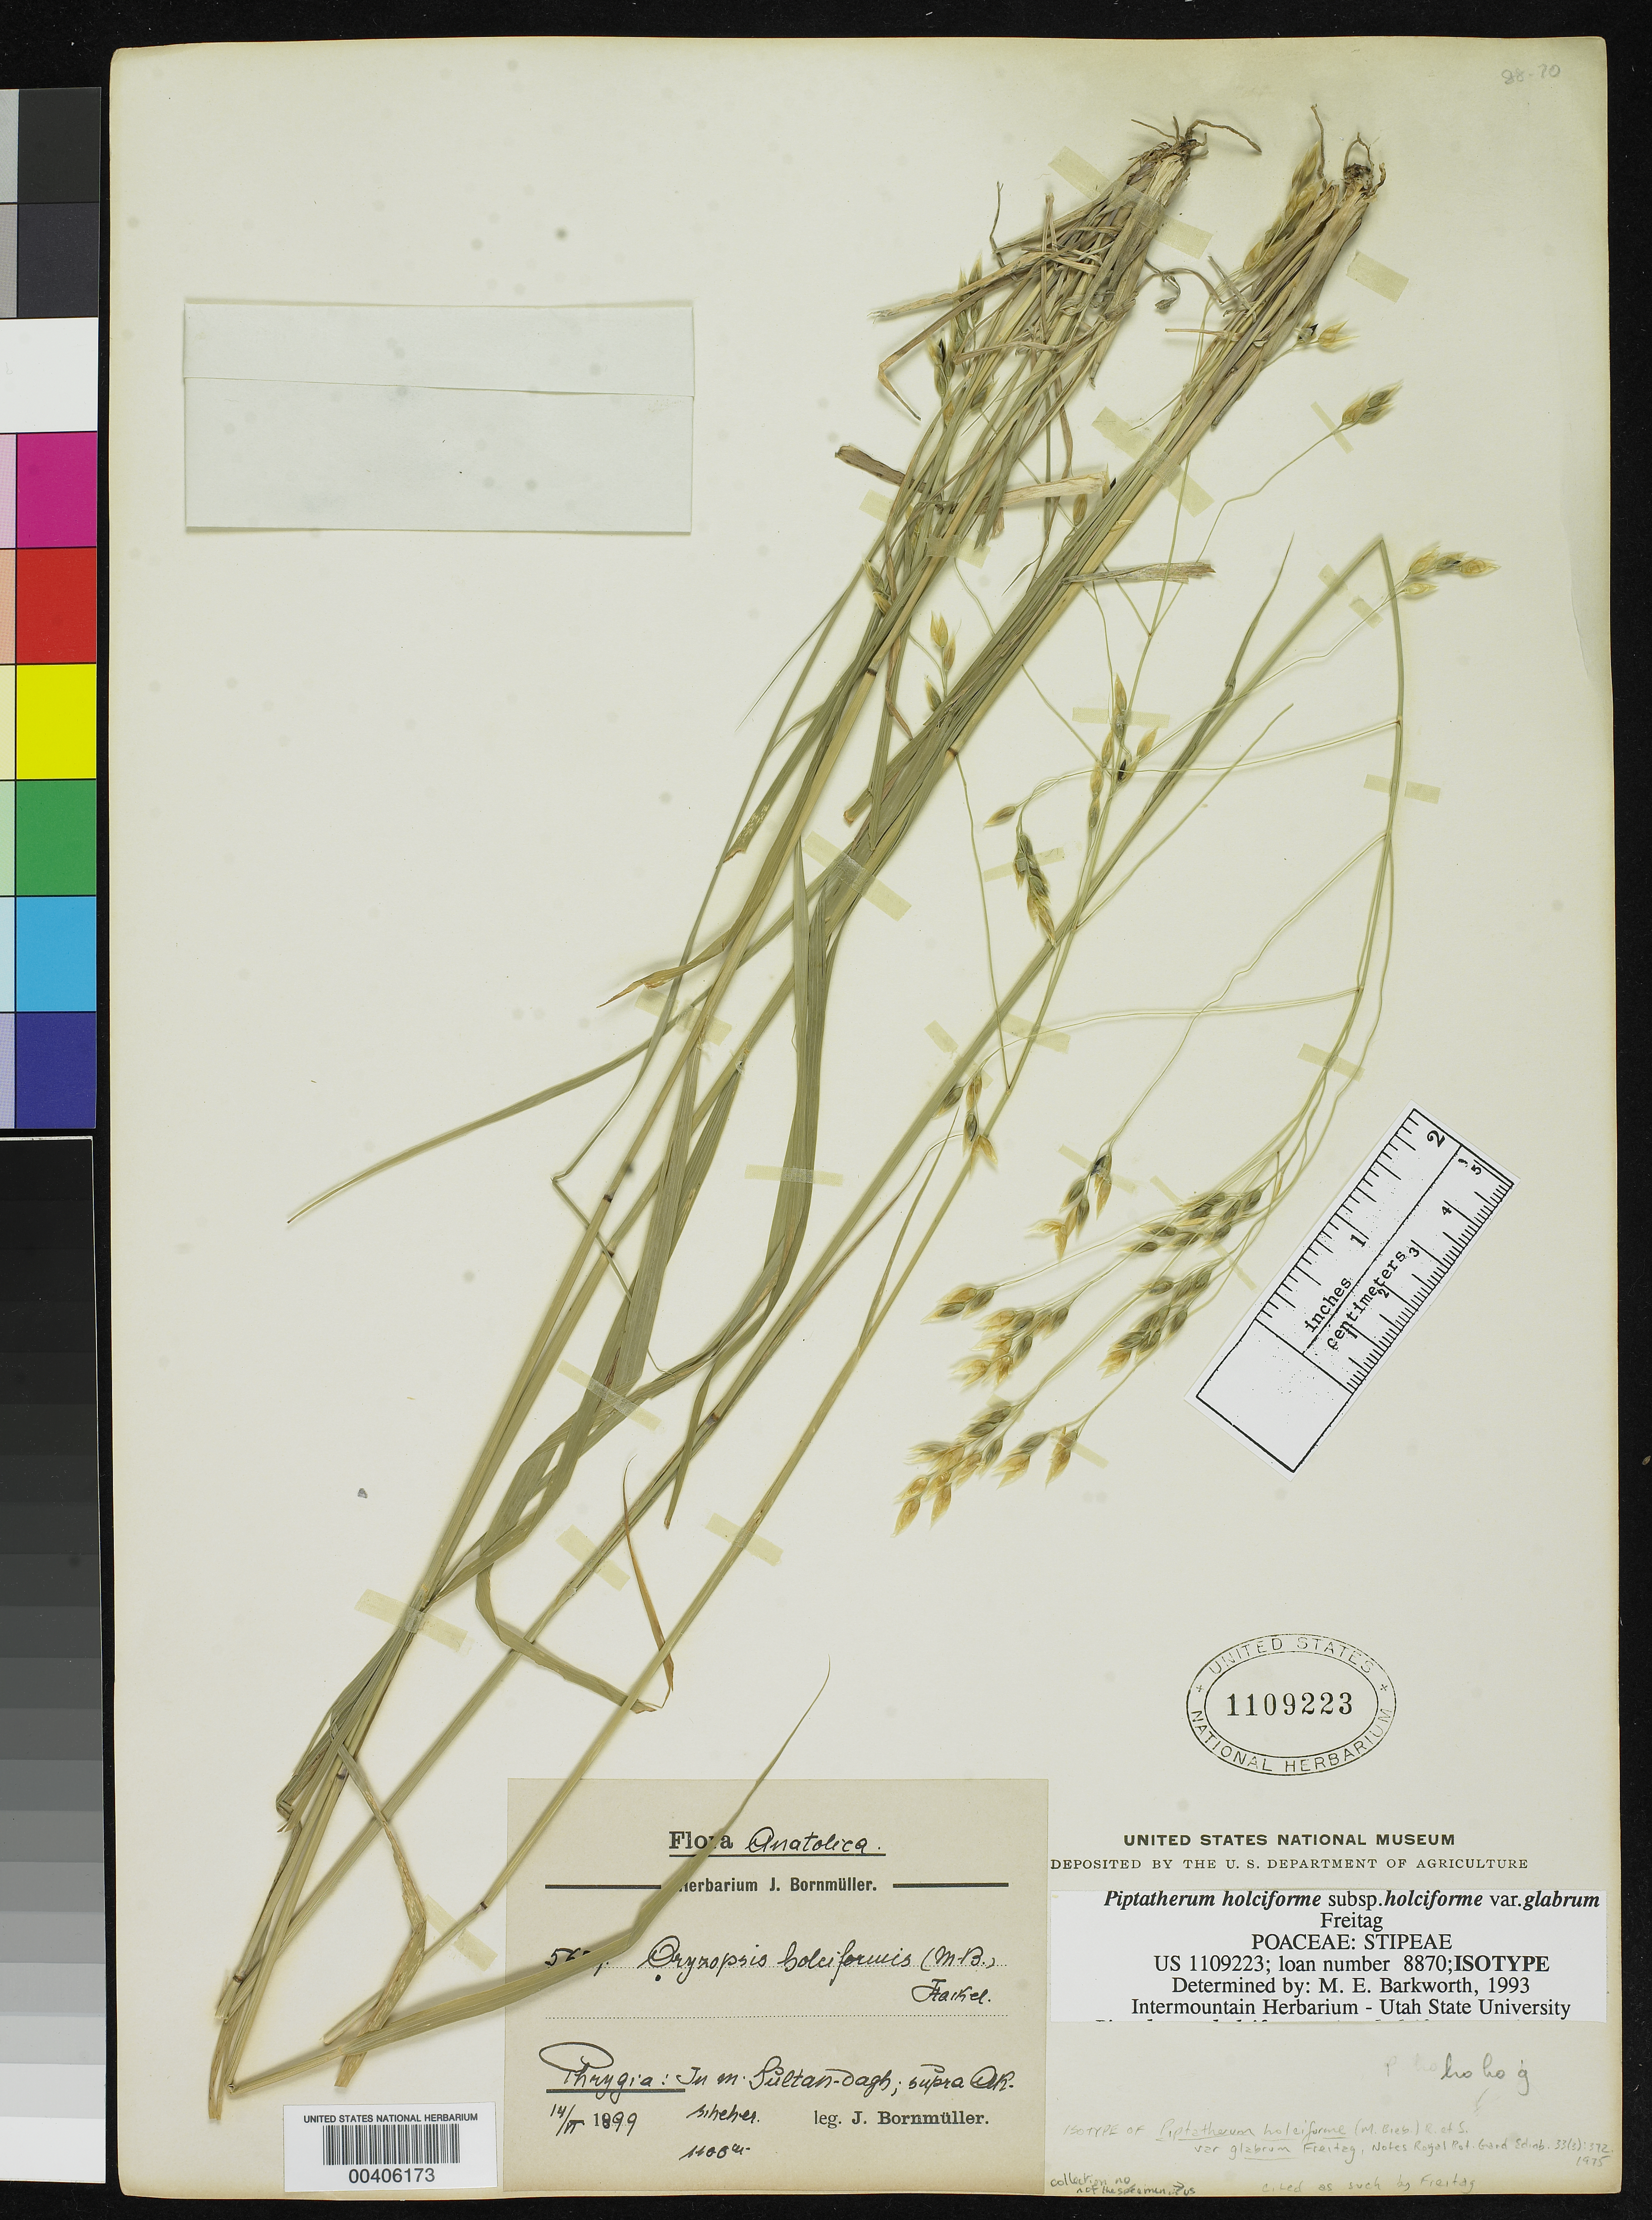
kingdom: Plantae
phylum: Tracheophyta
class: Liliopsida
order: Poales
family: Poaceae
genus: Piptatherum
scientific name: Piptatherum holciforme var. glabrum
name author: Freitag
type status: Isotype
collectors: J. Bornmüller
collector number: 5639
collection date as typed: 14 Jun 1899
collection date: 1899-06-14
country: Turkey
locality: Anatolia, Sultan-dagh.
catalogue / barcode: US 1109223